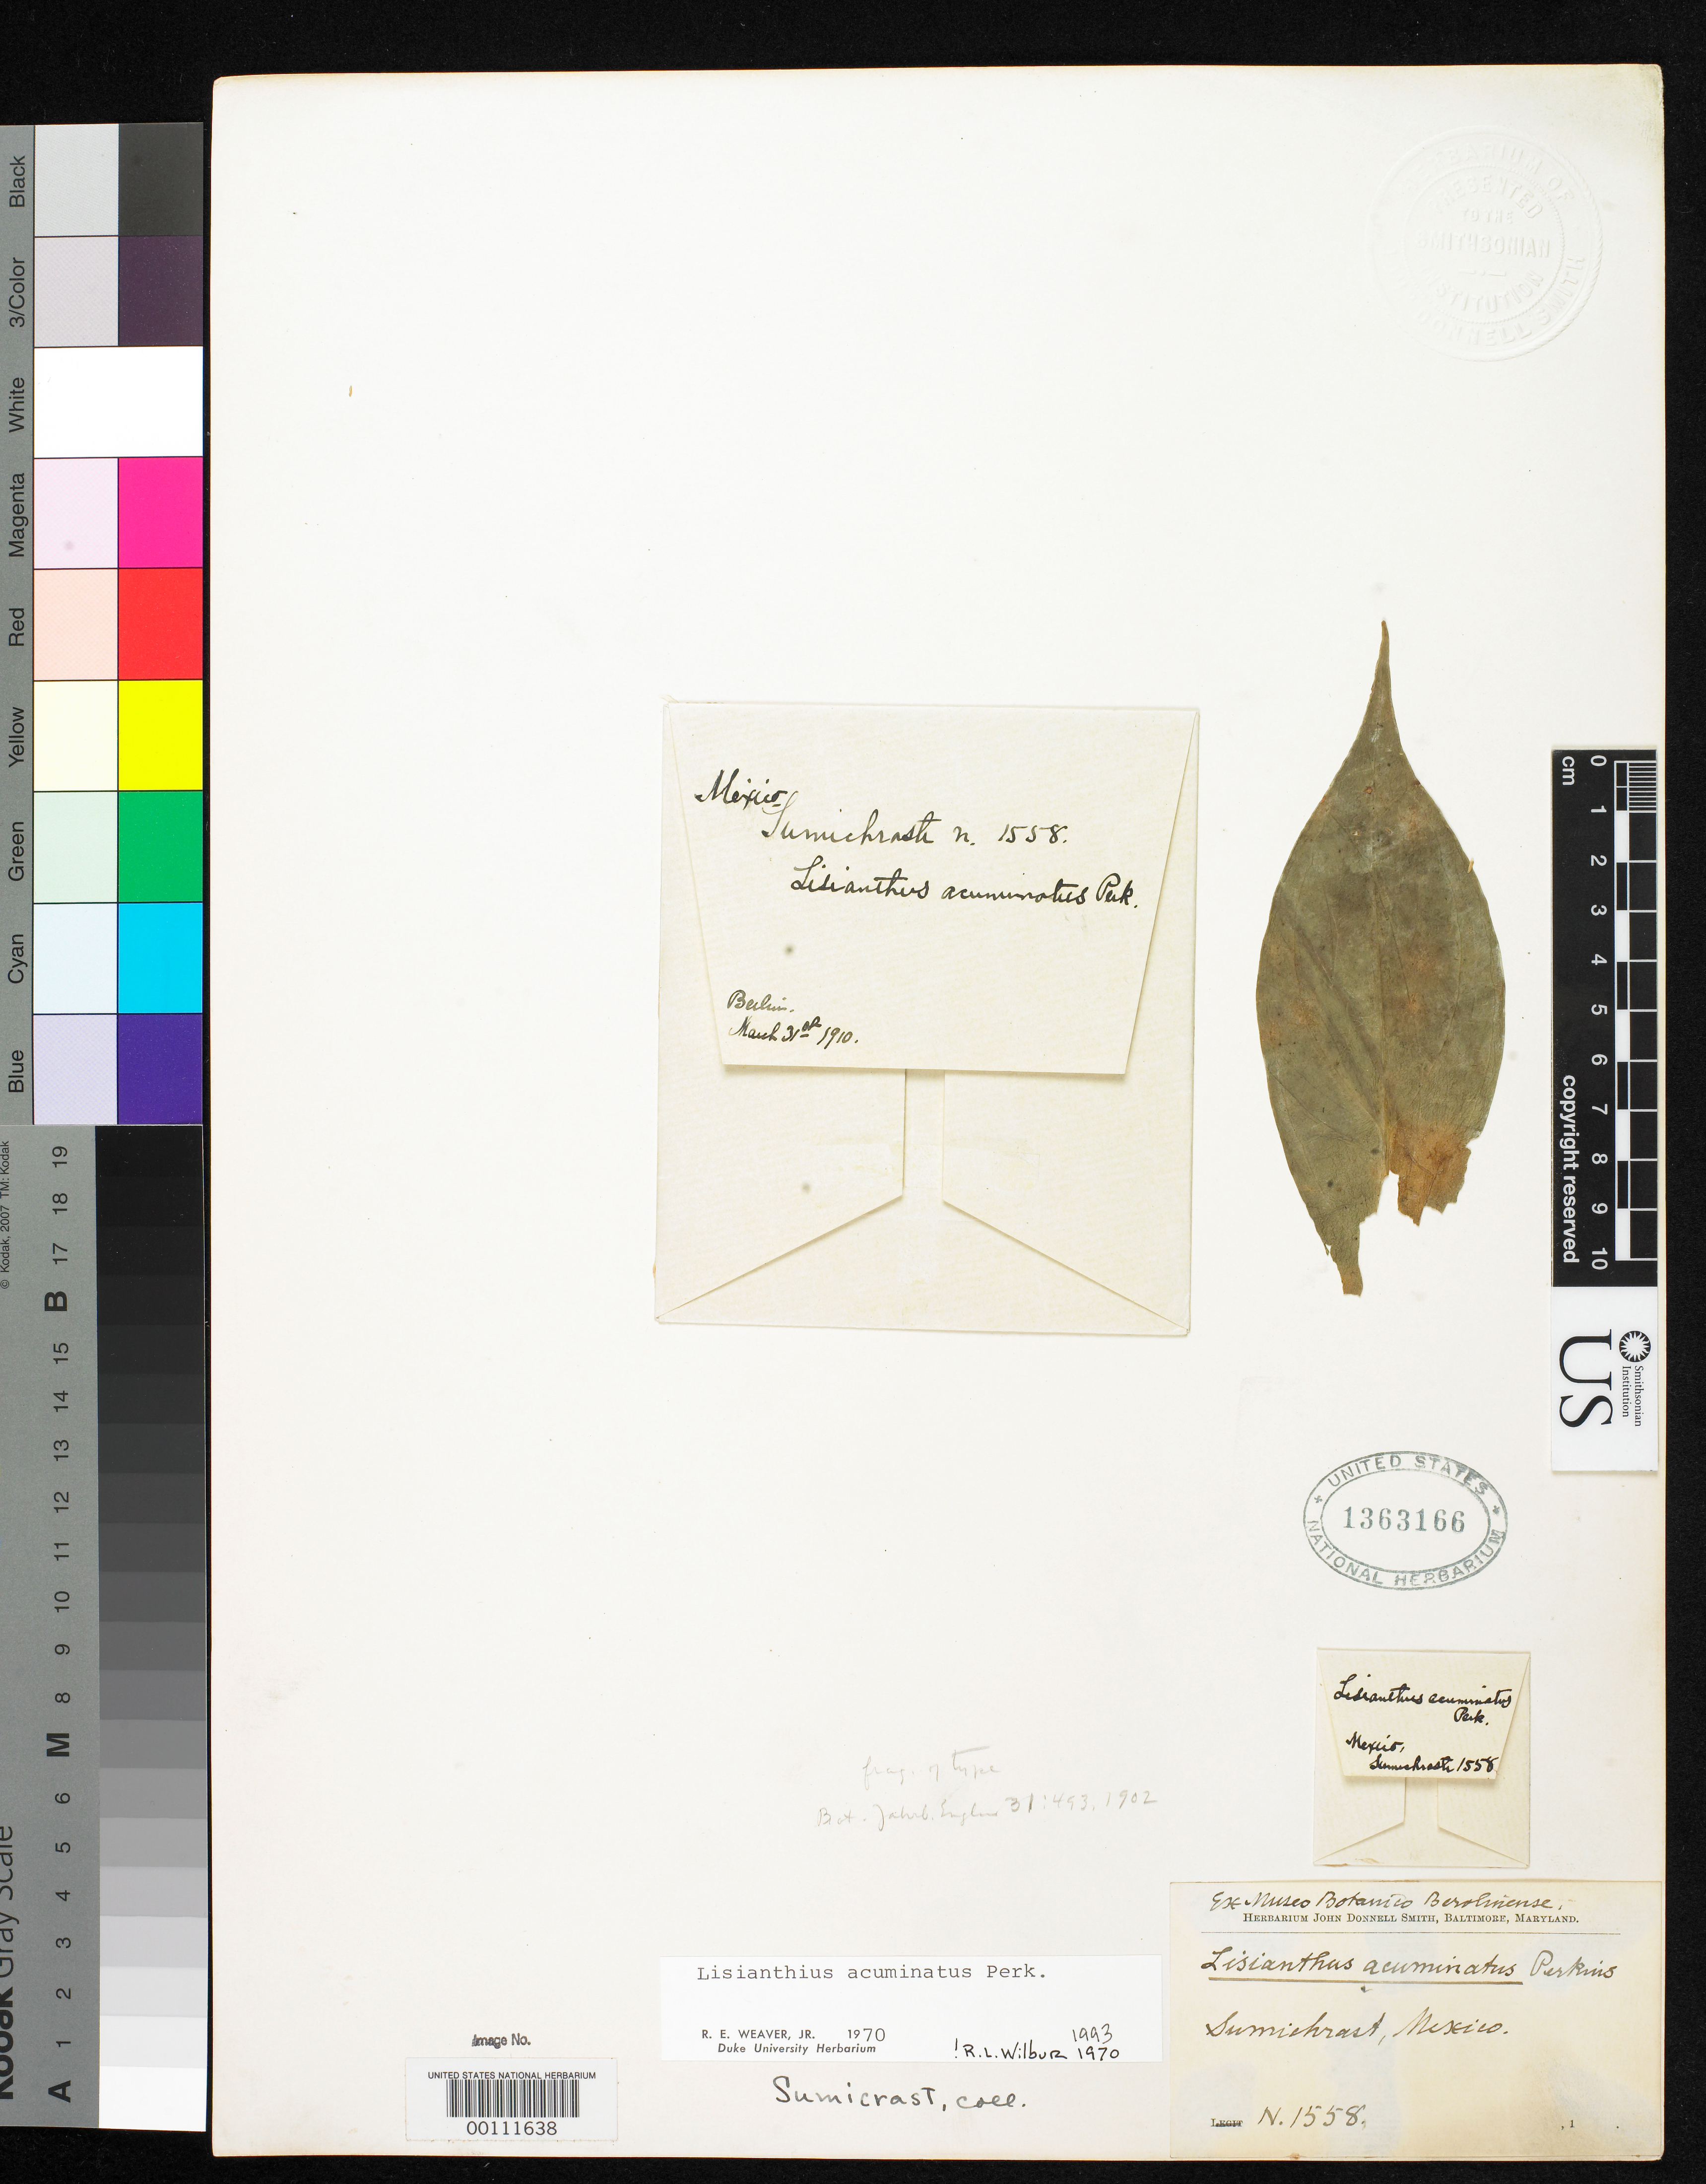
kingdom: Plantae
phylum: Tracheophyta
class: Magnoliopsida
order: Gentianales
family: Gentianaceae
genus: Lisianthius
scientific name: Lisianthius acuminatus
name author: Perkins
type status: Type Fragment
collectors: A. Sumicrast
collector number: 1558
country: Mexico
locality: E of Monserrat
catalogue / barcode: US 1363166